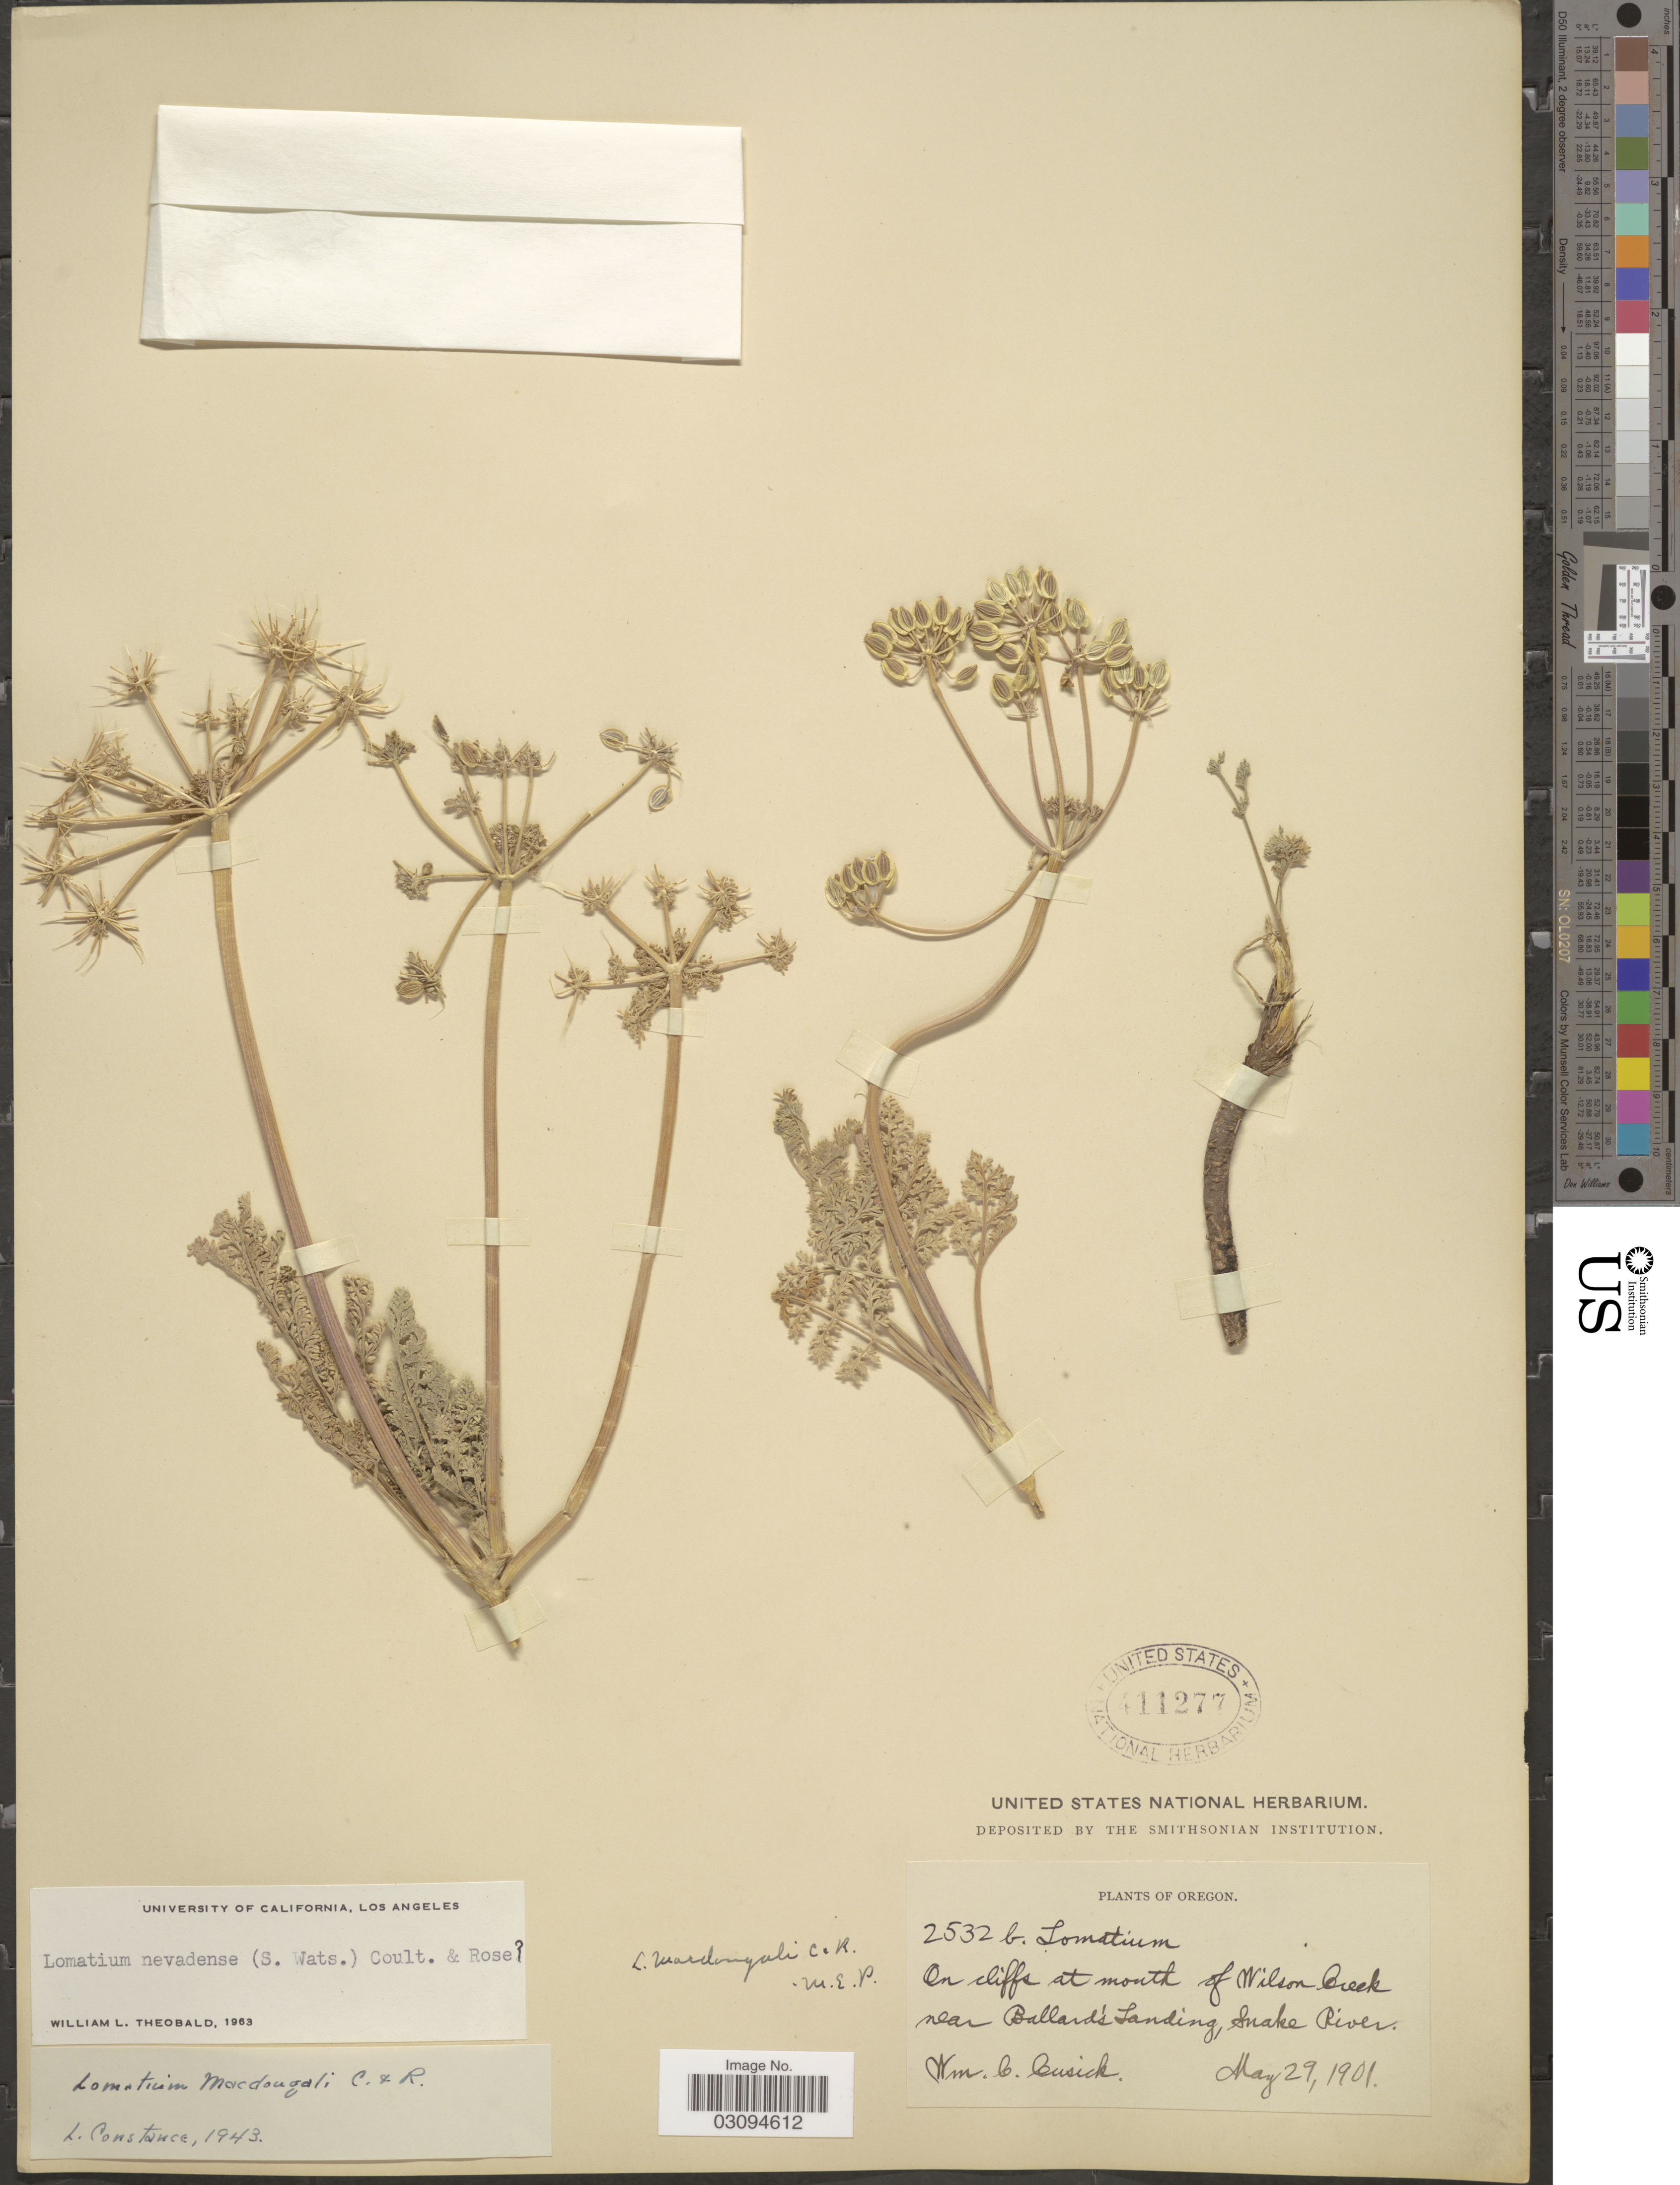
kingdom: Plantae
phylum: Tracheophyta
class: Magnoliopsida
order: Apiales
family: Apiaceae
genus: Lomatium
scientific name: Lomatium nevadense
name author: (S. Watson) J.M. Coult. & Rose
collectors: W. C. Cusick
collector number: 2532b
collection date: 1901-05-29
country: United States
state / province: Oregon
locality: On cliffs at mouth of Wilson Creek near Ballard's Landing, Snake River.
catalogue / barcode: US 411277